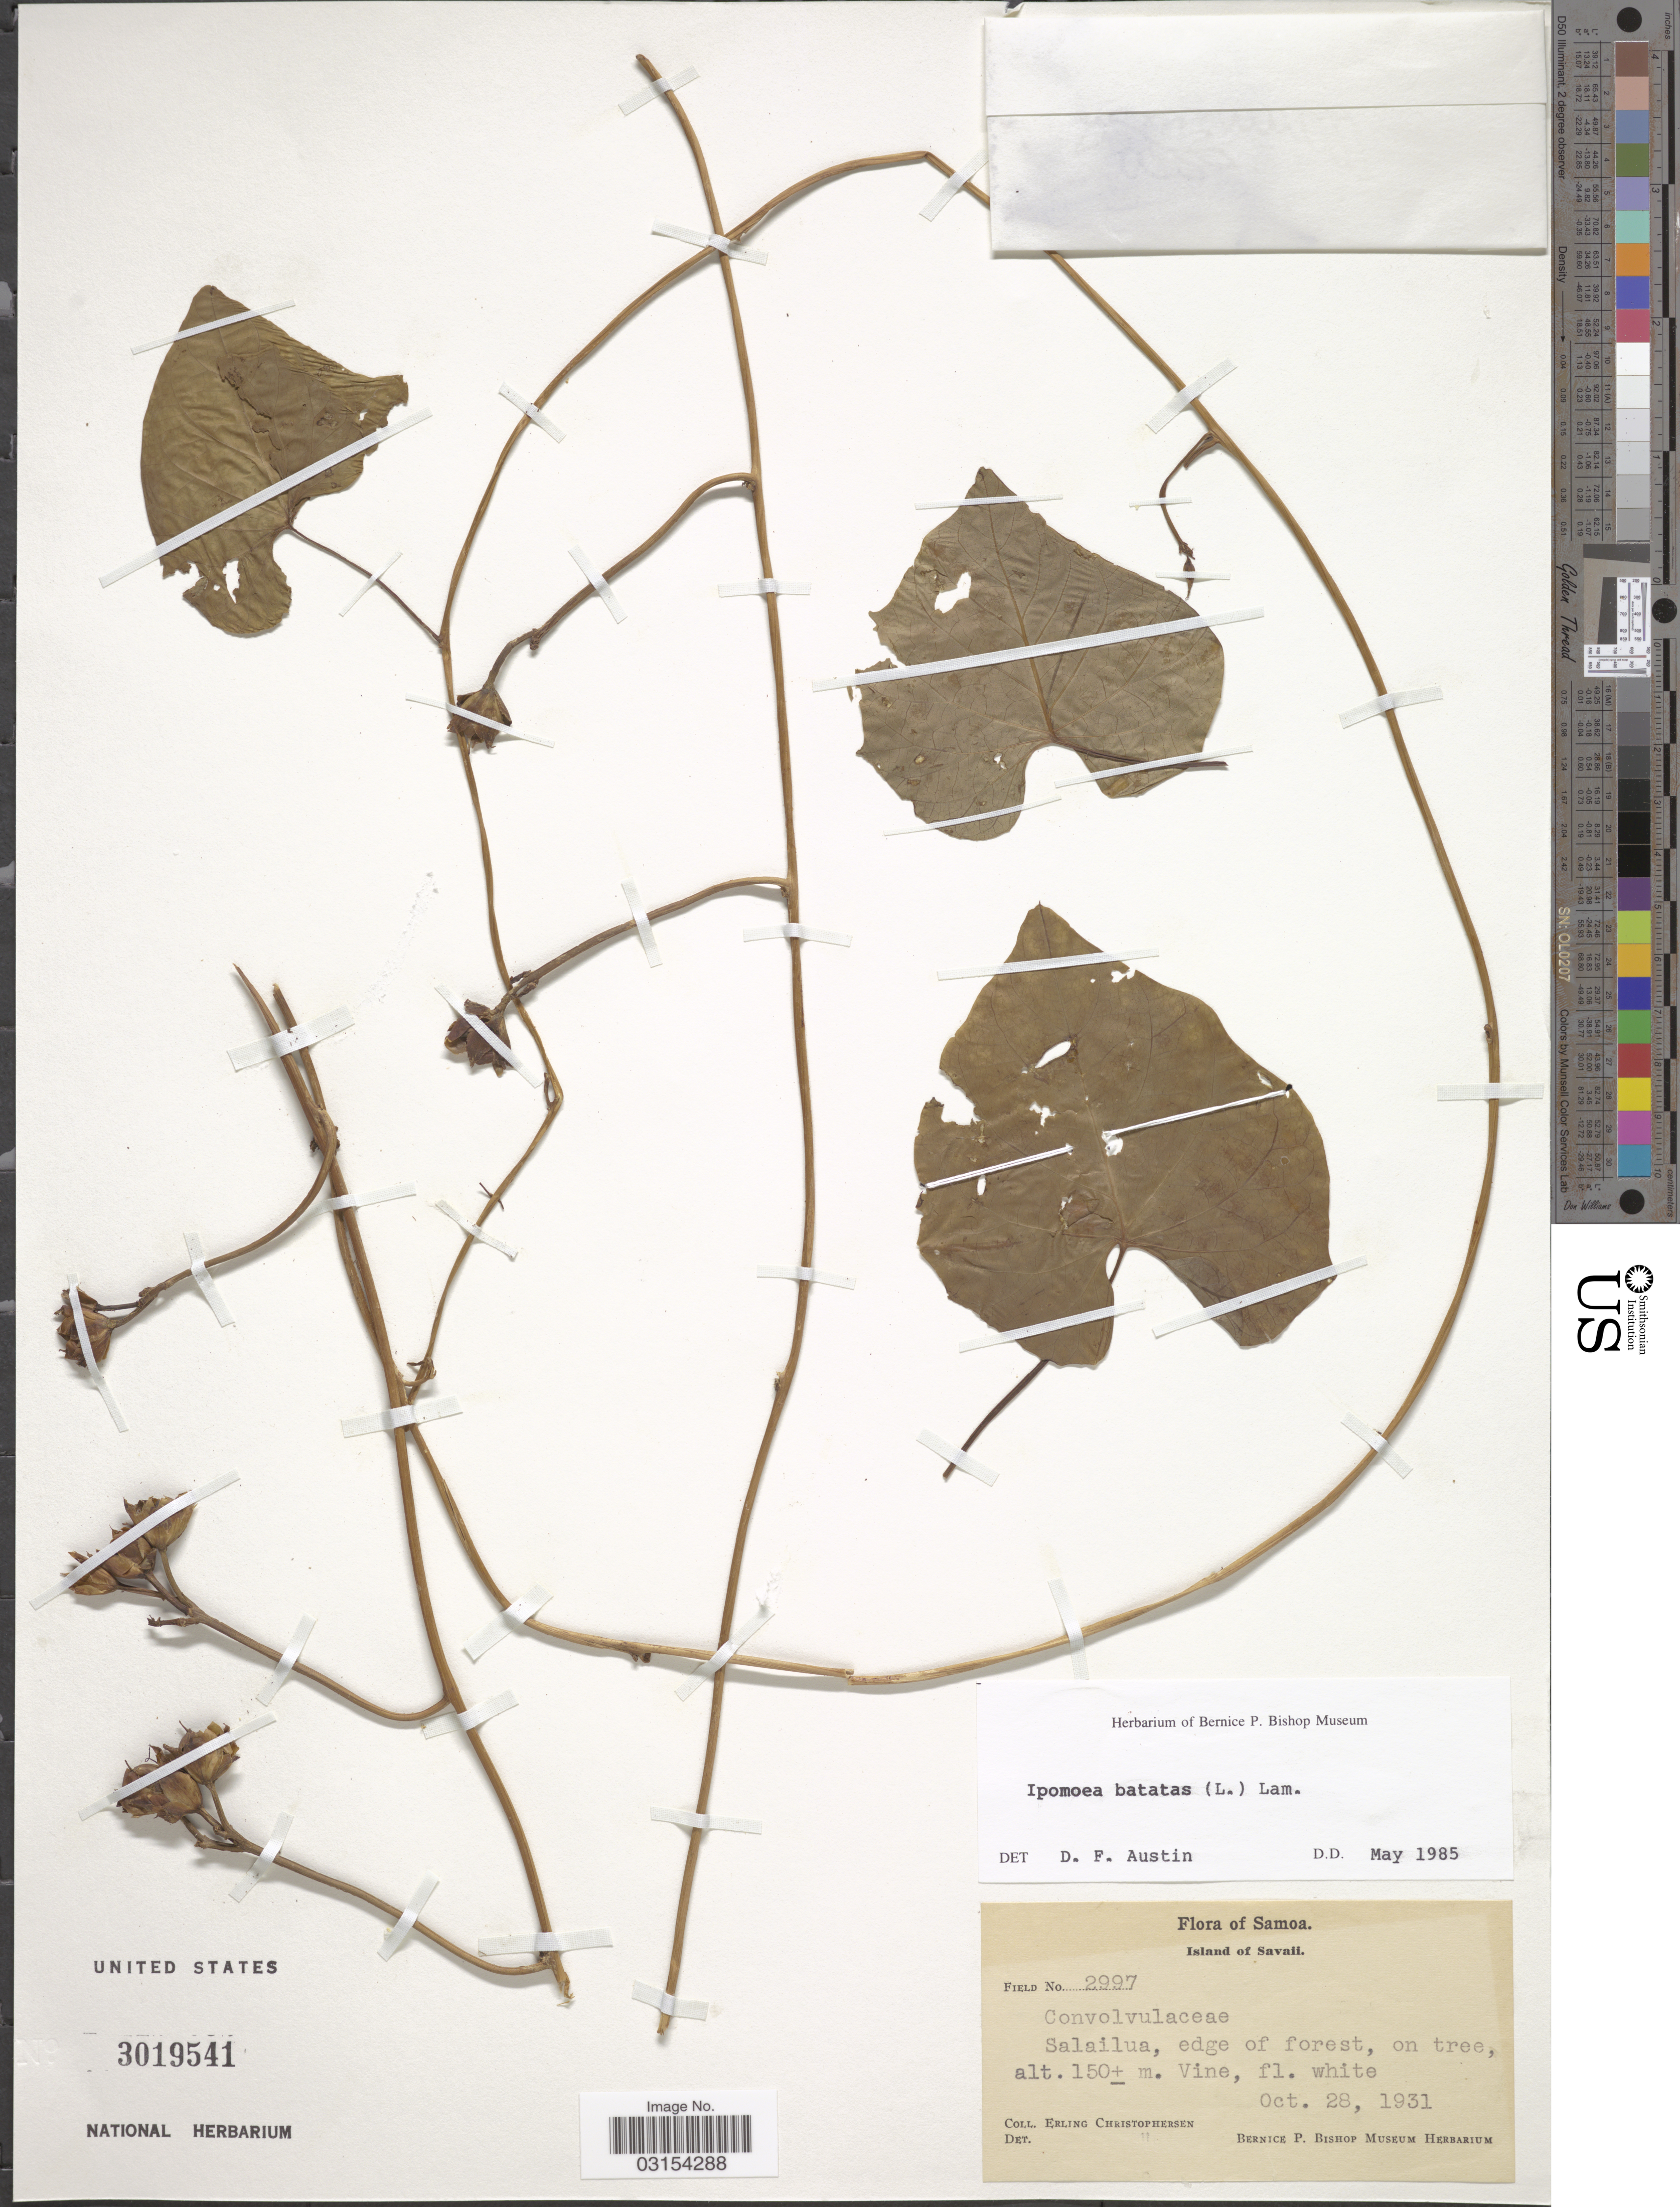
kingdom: Plantae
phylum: Tracheophyta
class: Magnoliopsida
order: Solanales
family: Convolvulaceae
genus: Ipomoea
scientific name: Ipomoea batatas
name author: (L.) Lam.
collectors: E. Christophersen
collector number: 2997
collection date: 1931-10-28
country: Samoa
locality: Samoa. Island of Savaii. Salailua, edge of forest.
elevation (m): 150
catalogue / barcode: US 3019541